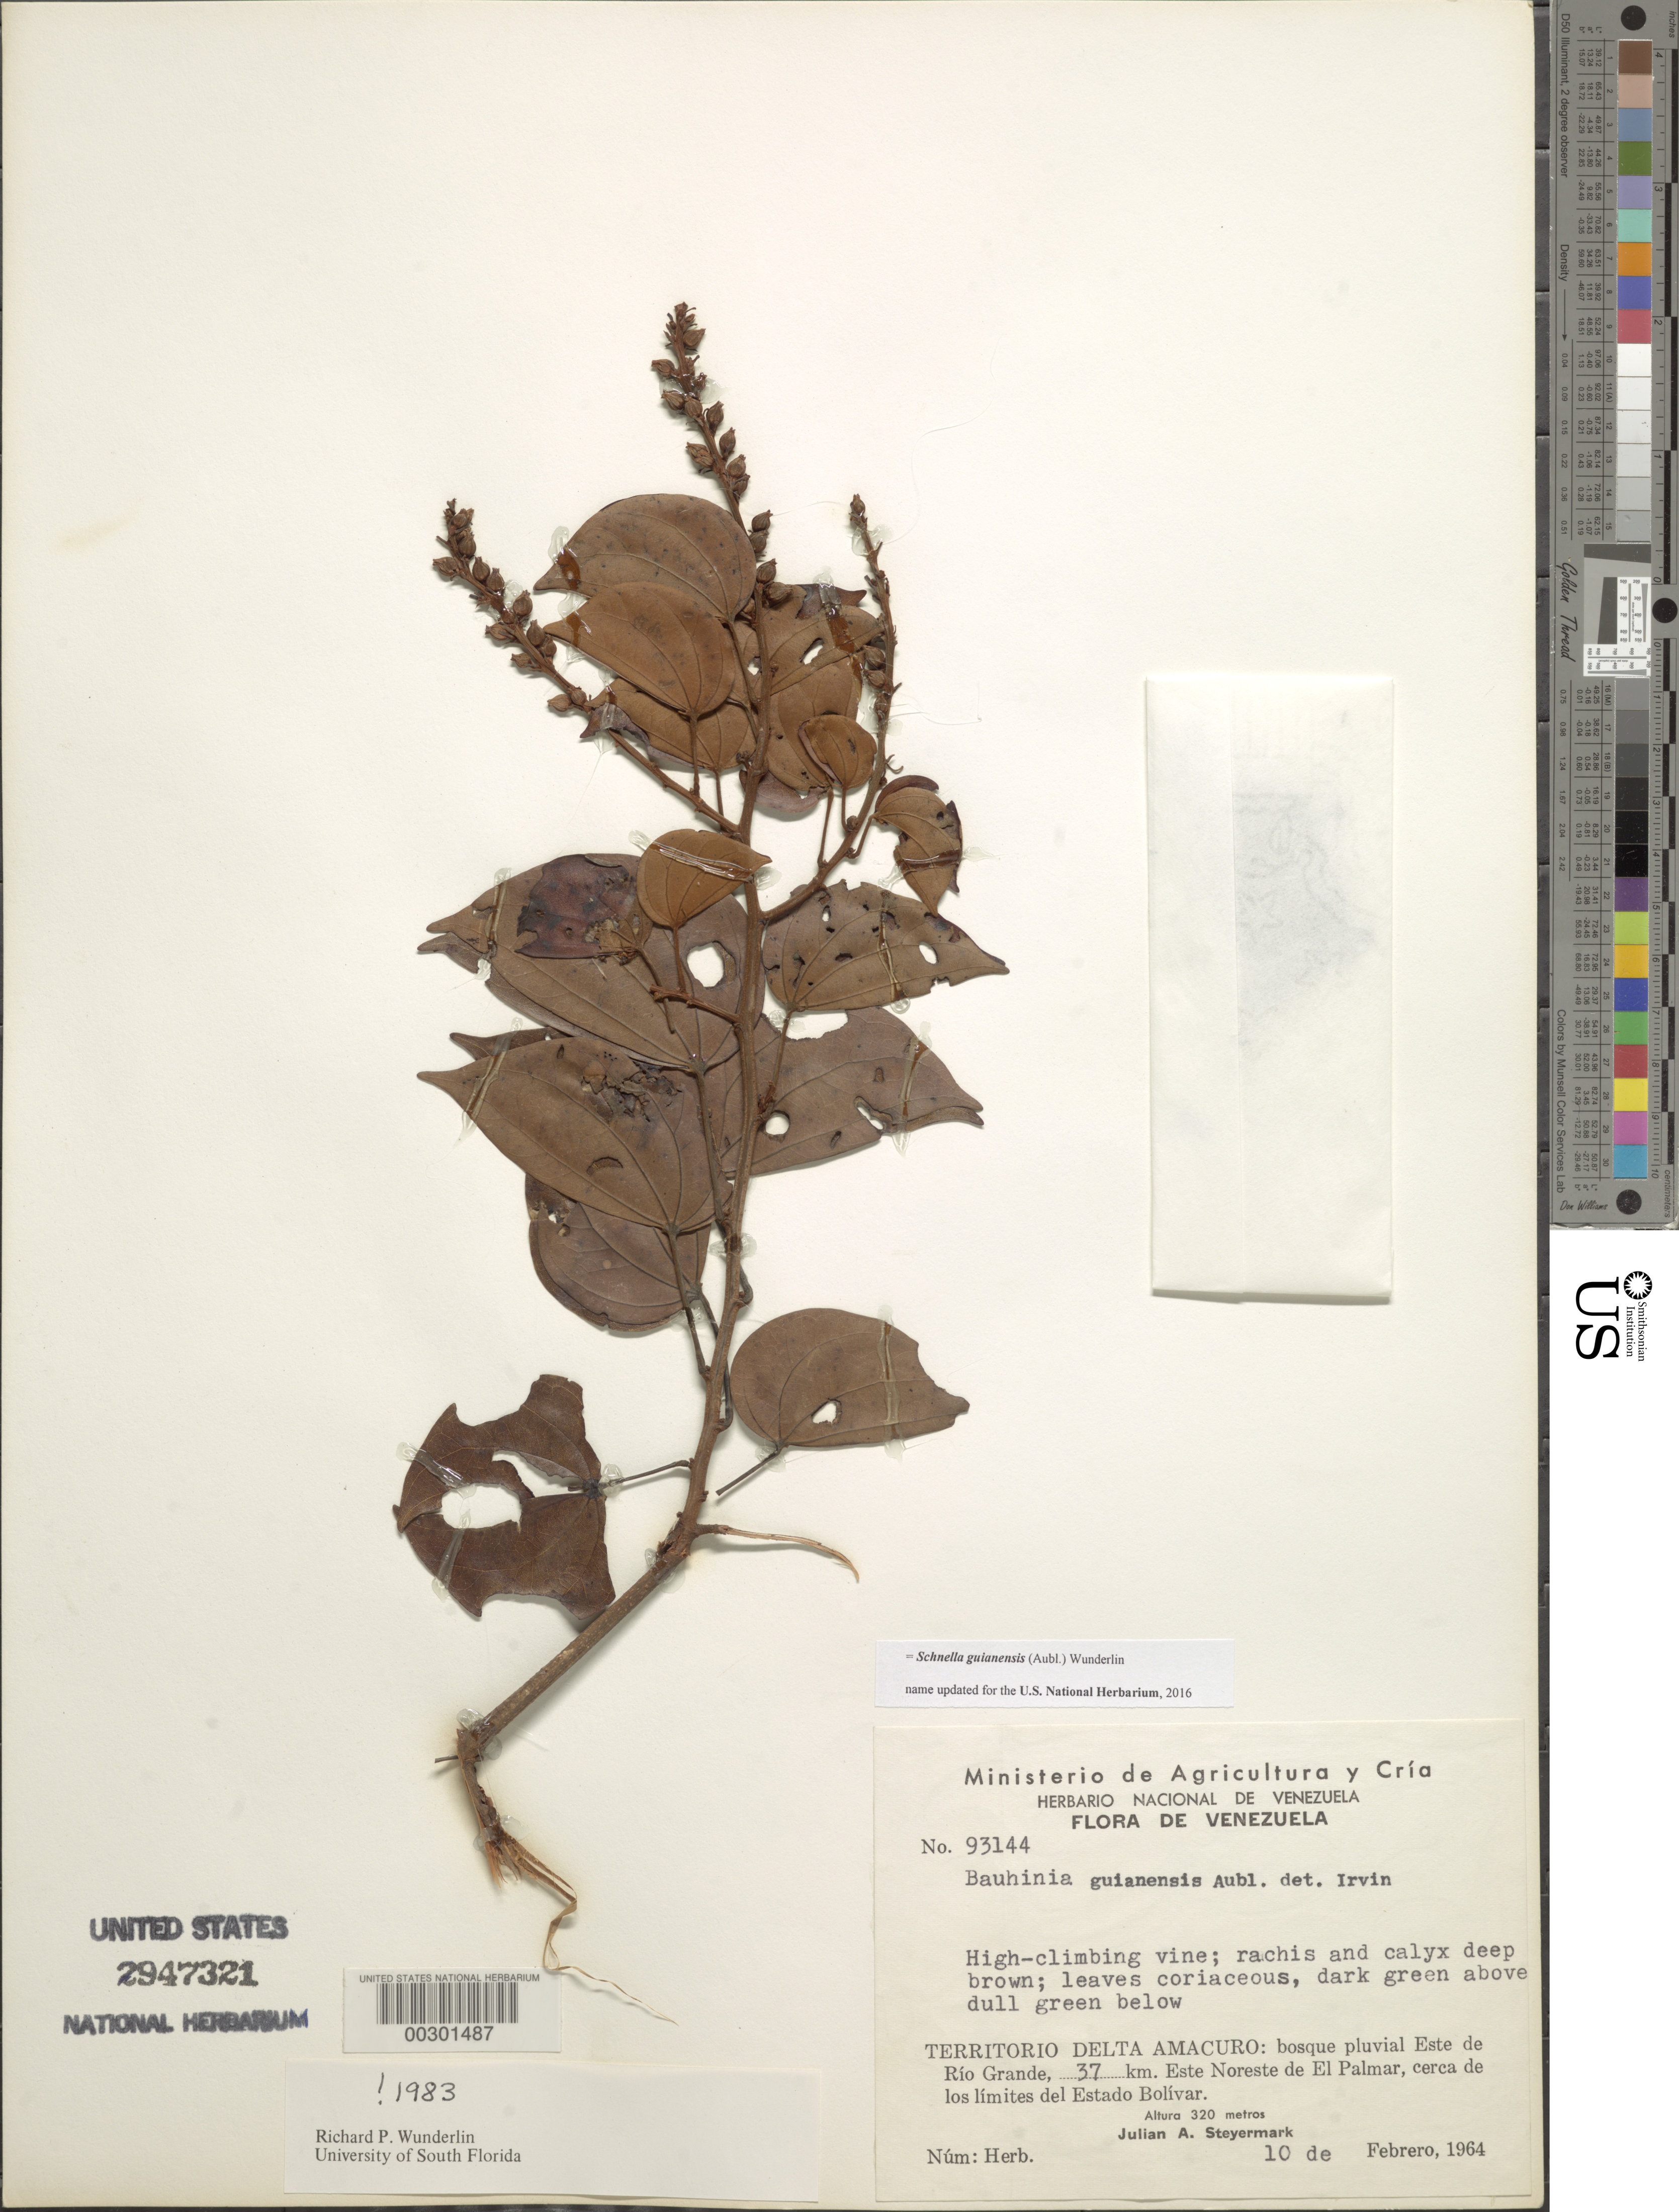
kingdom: Plantae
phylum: Tracheophyta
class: Magnoliopsida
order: Fabales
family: Fabaceae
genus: Schnella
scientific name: Schnella guianensis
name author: (Aubl.) Wunderlin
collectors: J. Steyermark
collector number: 93144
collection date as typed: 10 Feb 1964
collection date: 1964-02-10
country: Venezuela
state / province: Delta Amacuro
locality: E of rio grande, 37 km ene of el palmar, near the border of bolivar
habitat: Rain forest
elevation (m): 320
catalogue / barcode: US 2947321